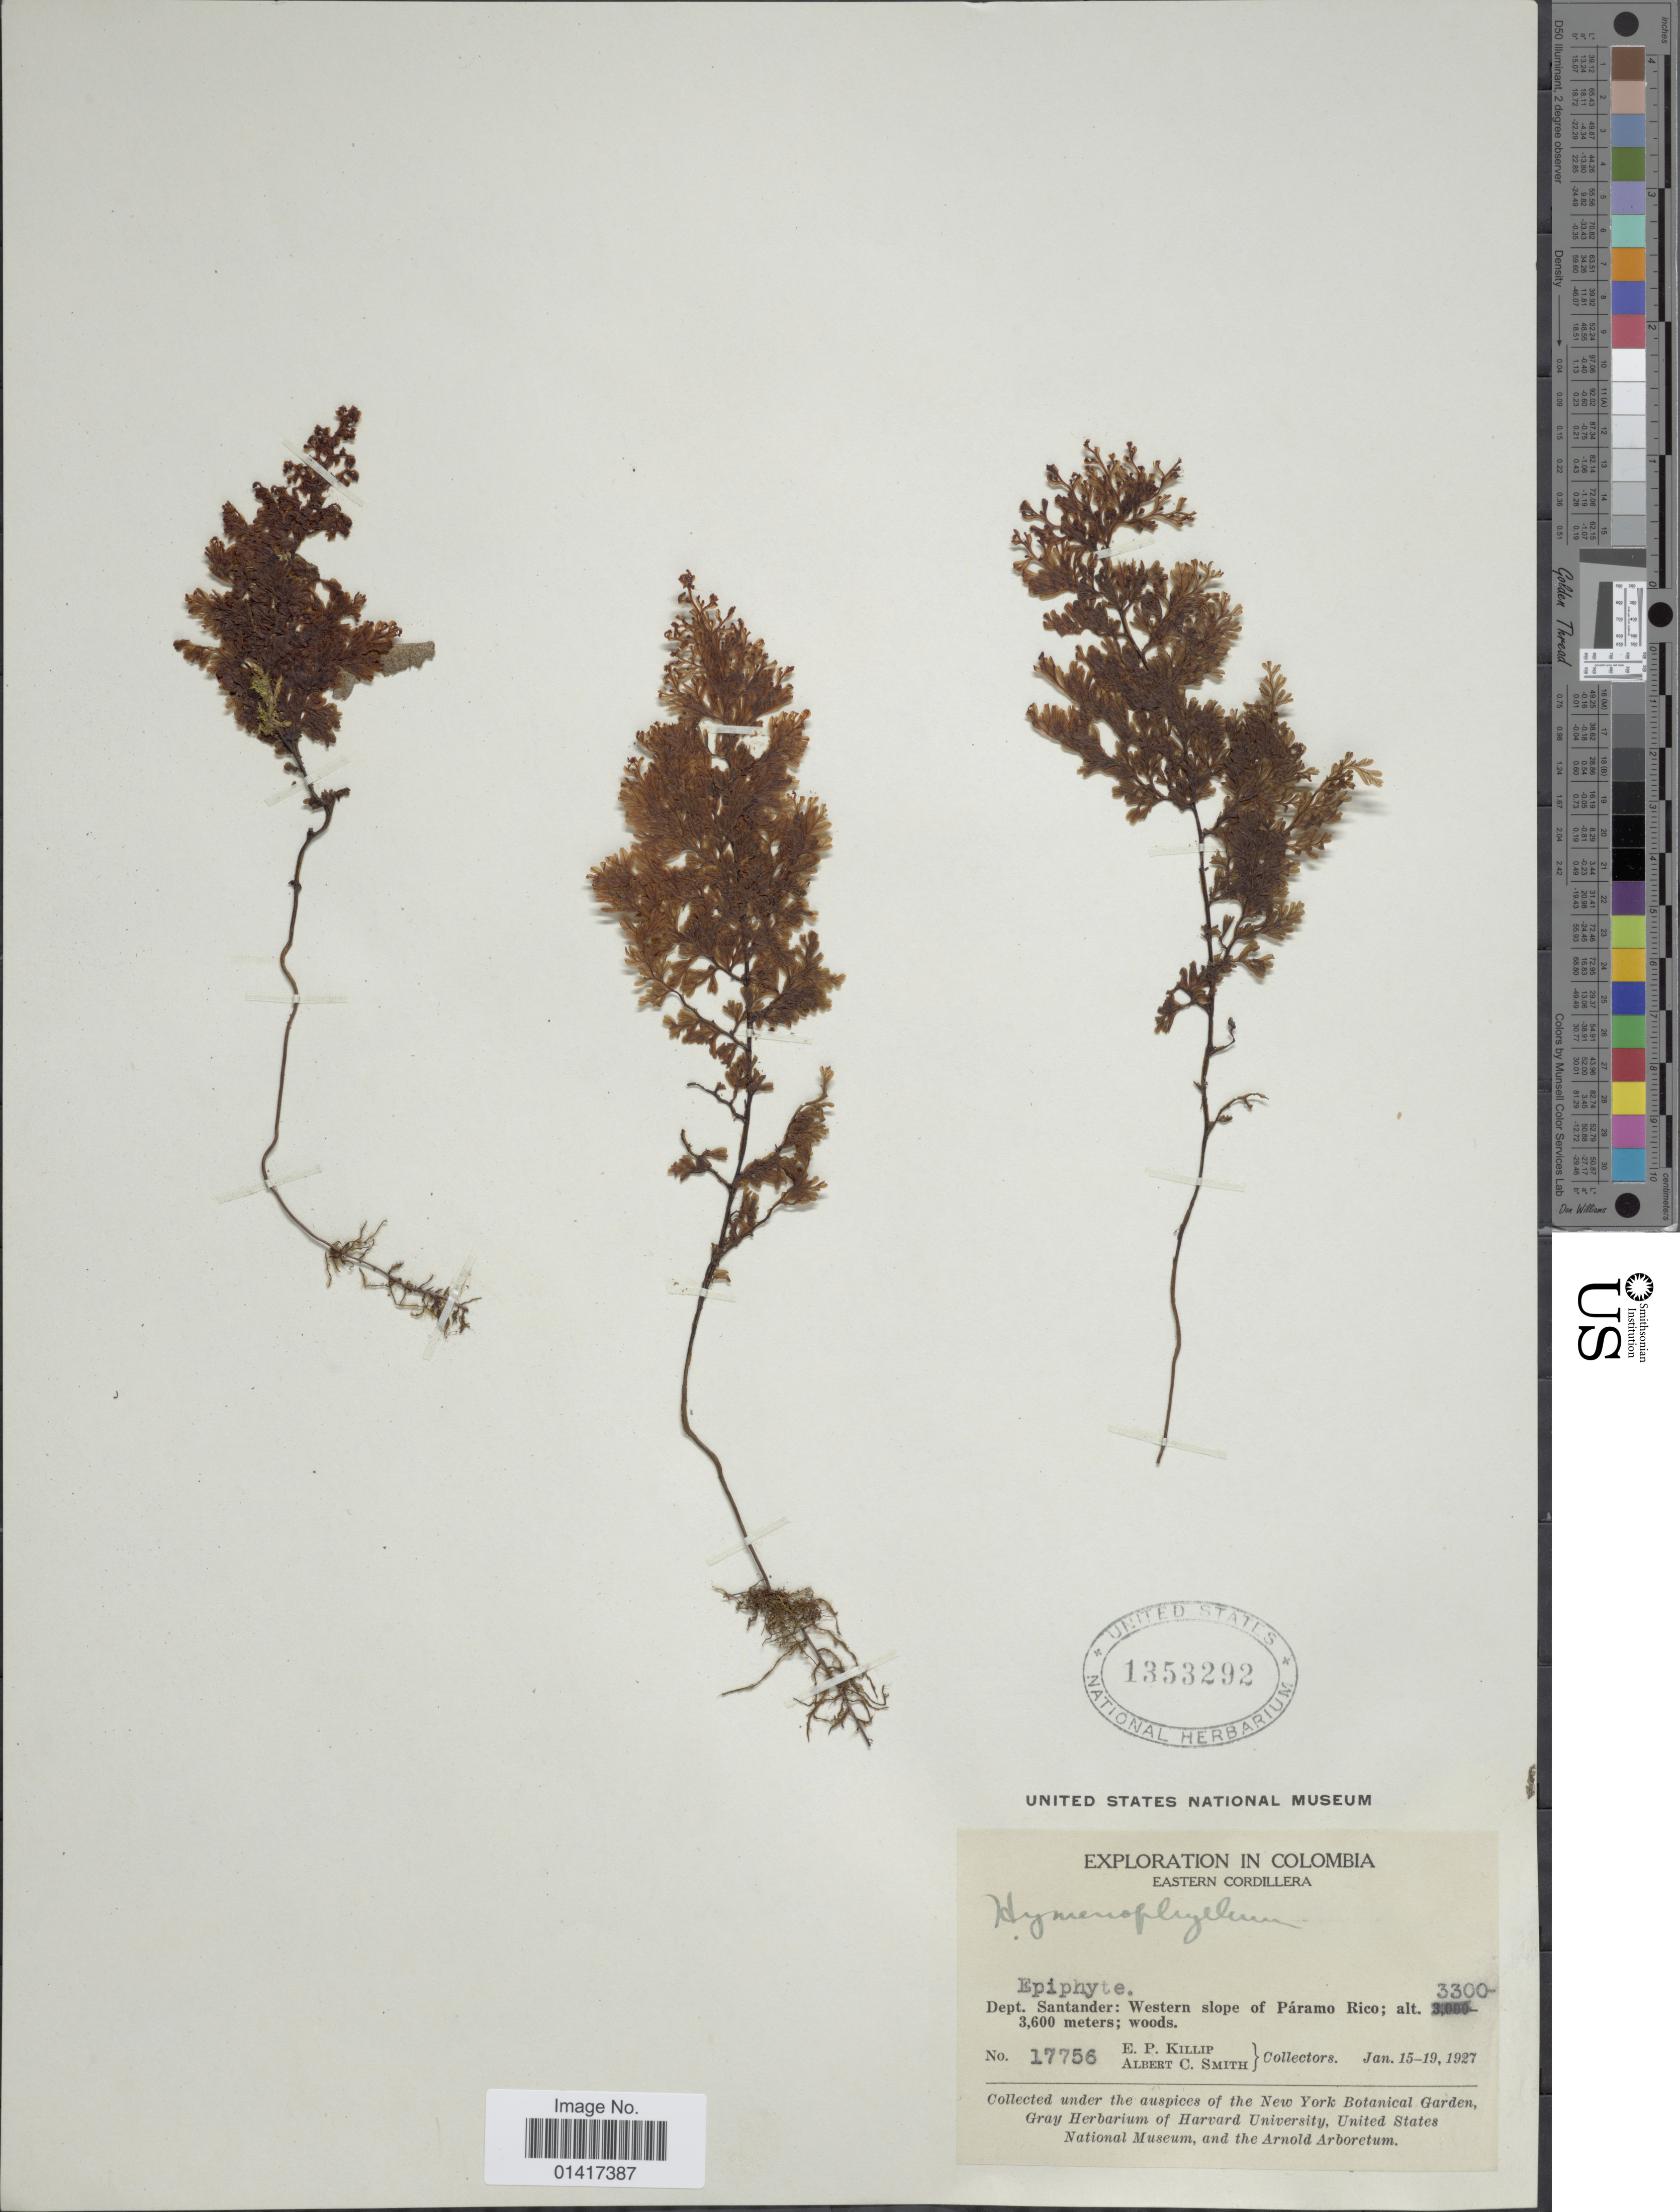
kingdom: Plantae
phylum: Tracheophyta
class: Polypodiopsida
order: Hymenophyllales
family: Hymenophyllaceae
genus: Hymenophyllum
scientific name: Hymenophyllum sp.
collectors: E. P. Killip & A. C. Smith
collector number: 17756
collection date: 1927-01-15/1927-01-19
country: Colombia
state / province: Santander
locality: Eastern Cordillera. Dept. Santander: Western slope of Paramo Rico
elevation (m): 3300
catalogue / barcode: US 1353292